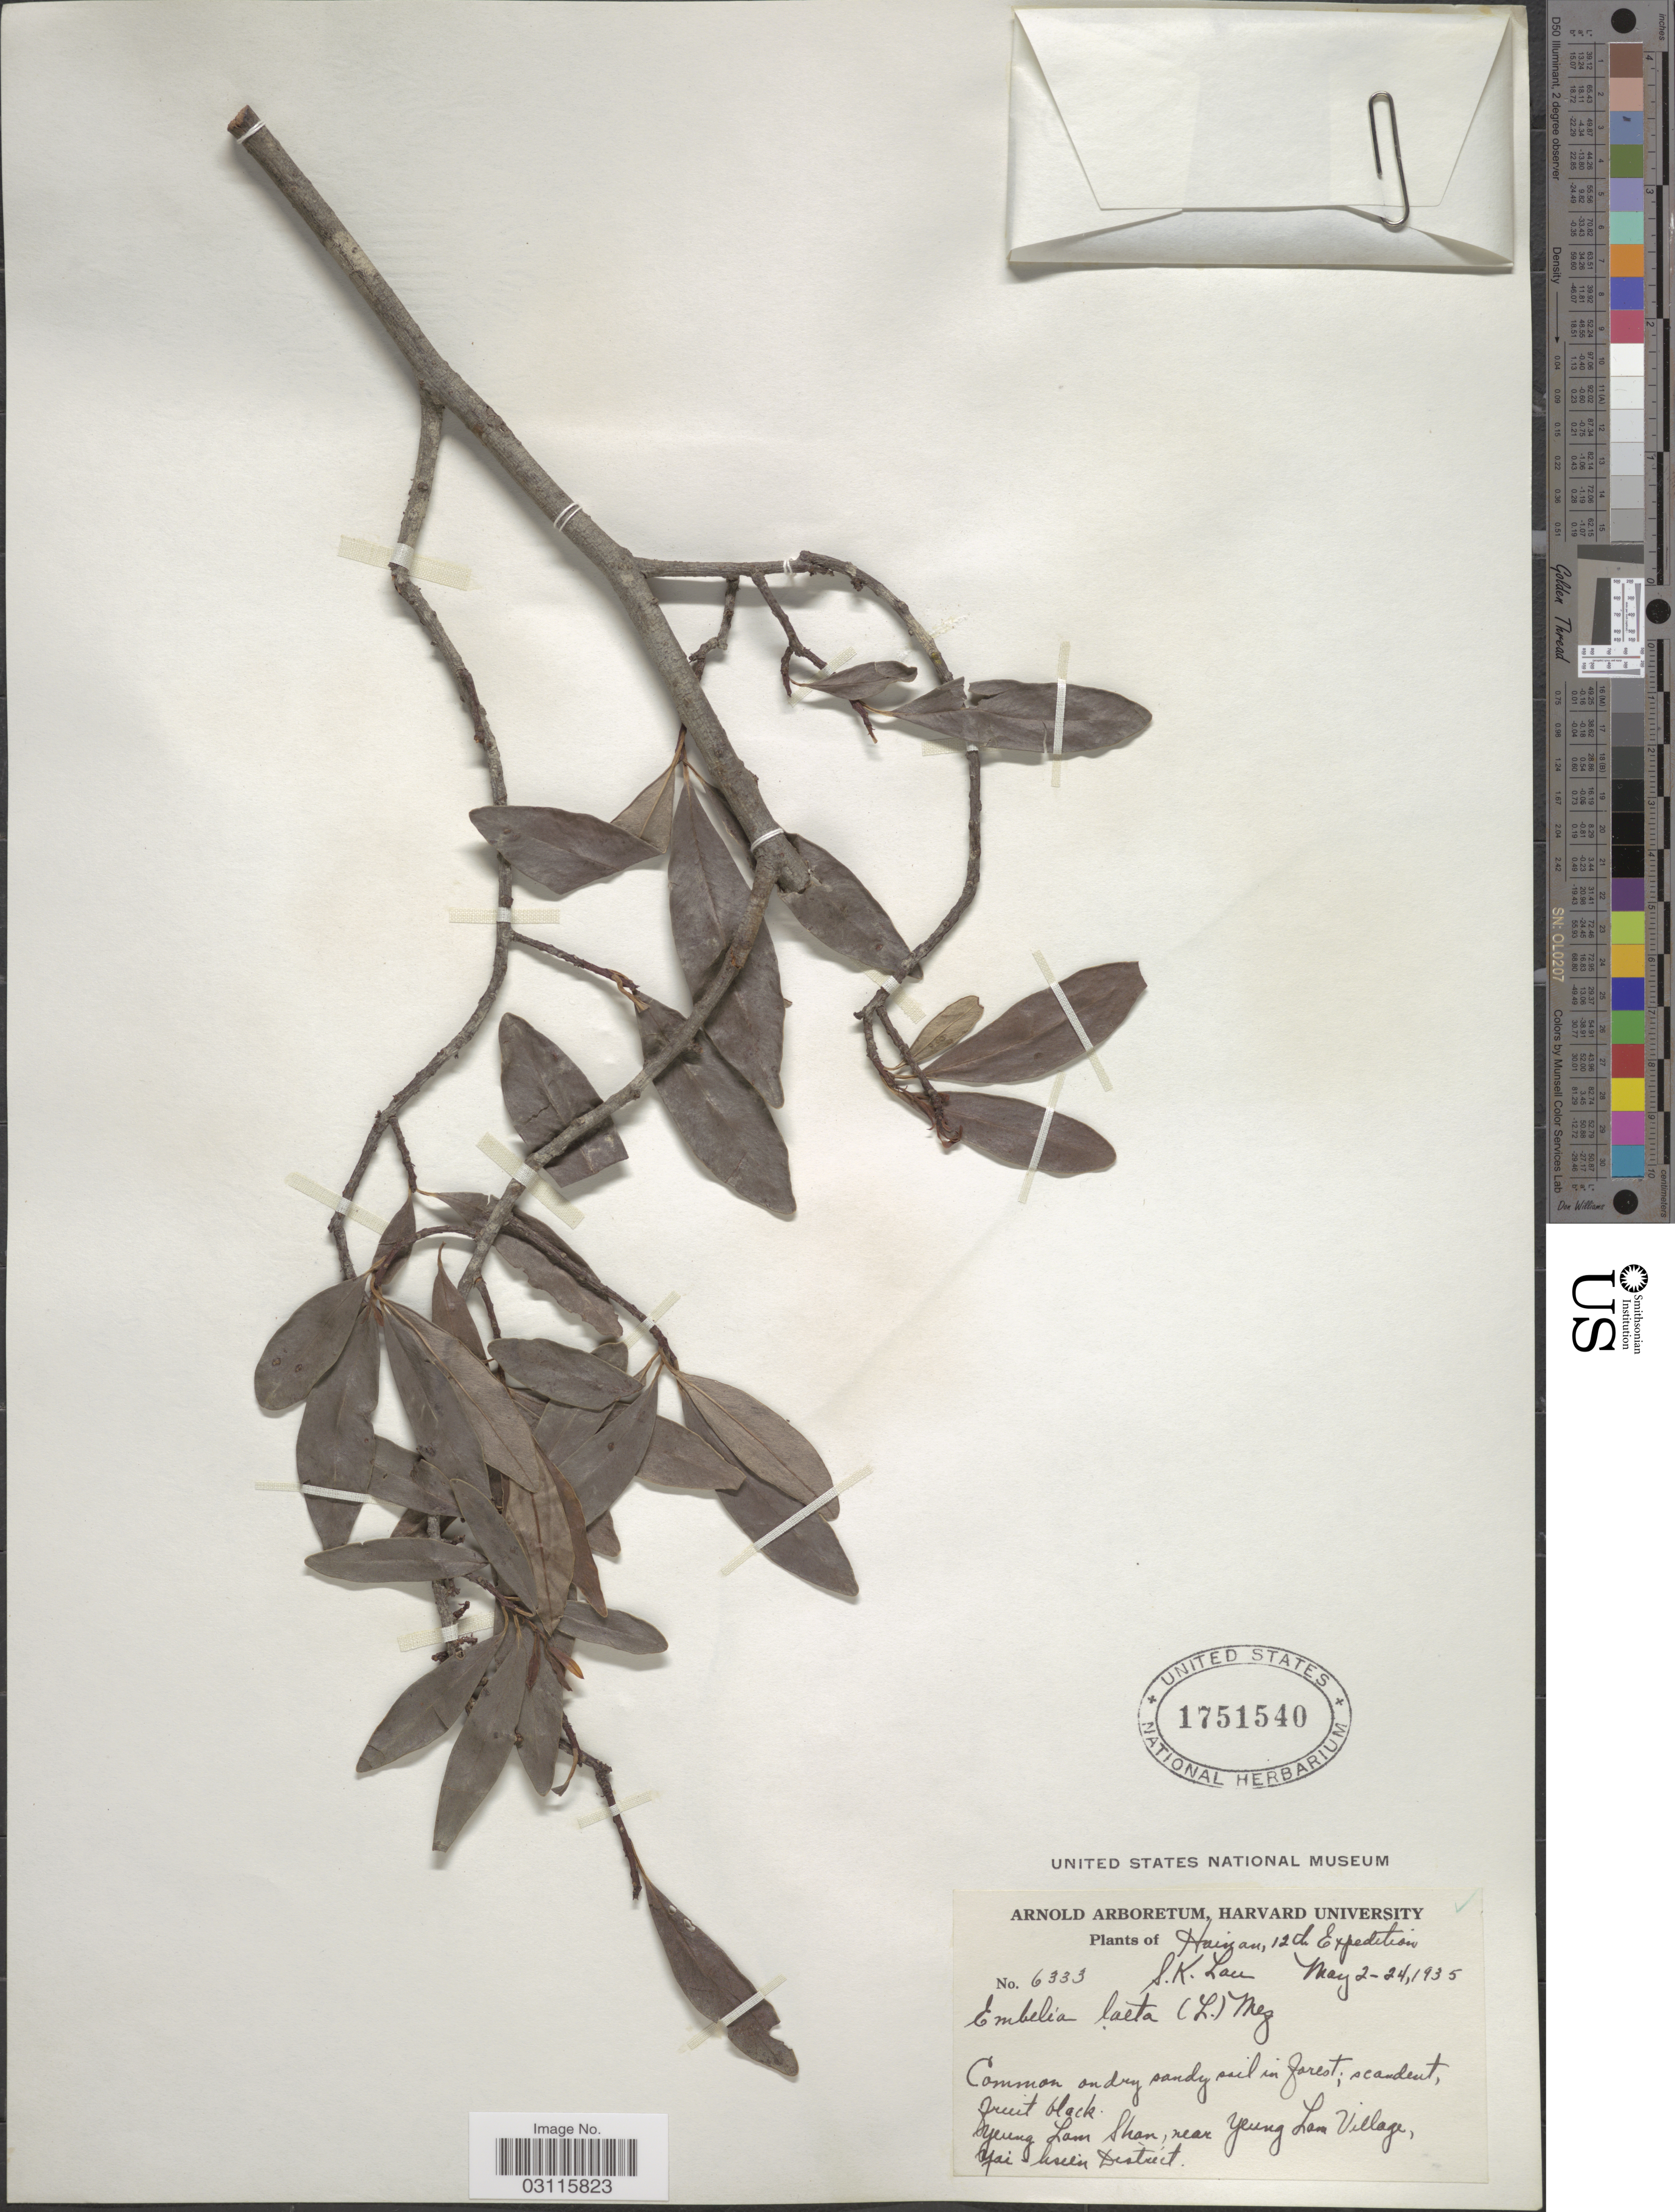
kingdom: Plantae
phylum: Tracheophyta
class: Magnoliopsida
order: Ericales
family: Primulaceae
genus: Embelia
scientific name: Embelia laeta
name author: (L.) Mez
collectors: S. K. Lau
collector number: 6333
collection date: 1935-05-02/1935-05-24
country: China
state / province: Hainan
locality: Yeung Lam Shan, near Yeung Lam Village, Yai Hsien District.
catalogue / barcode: US 1751540